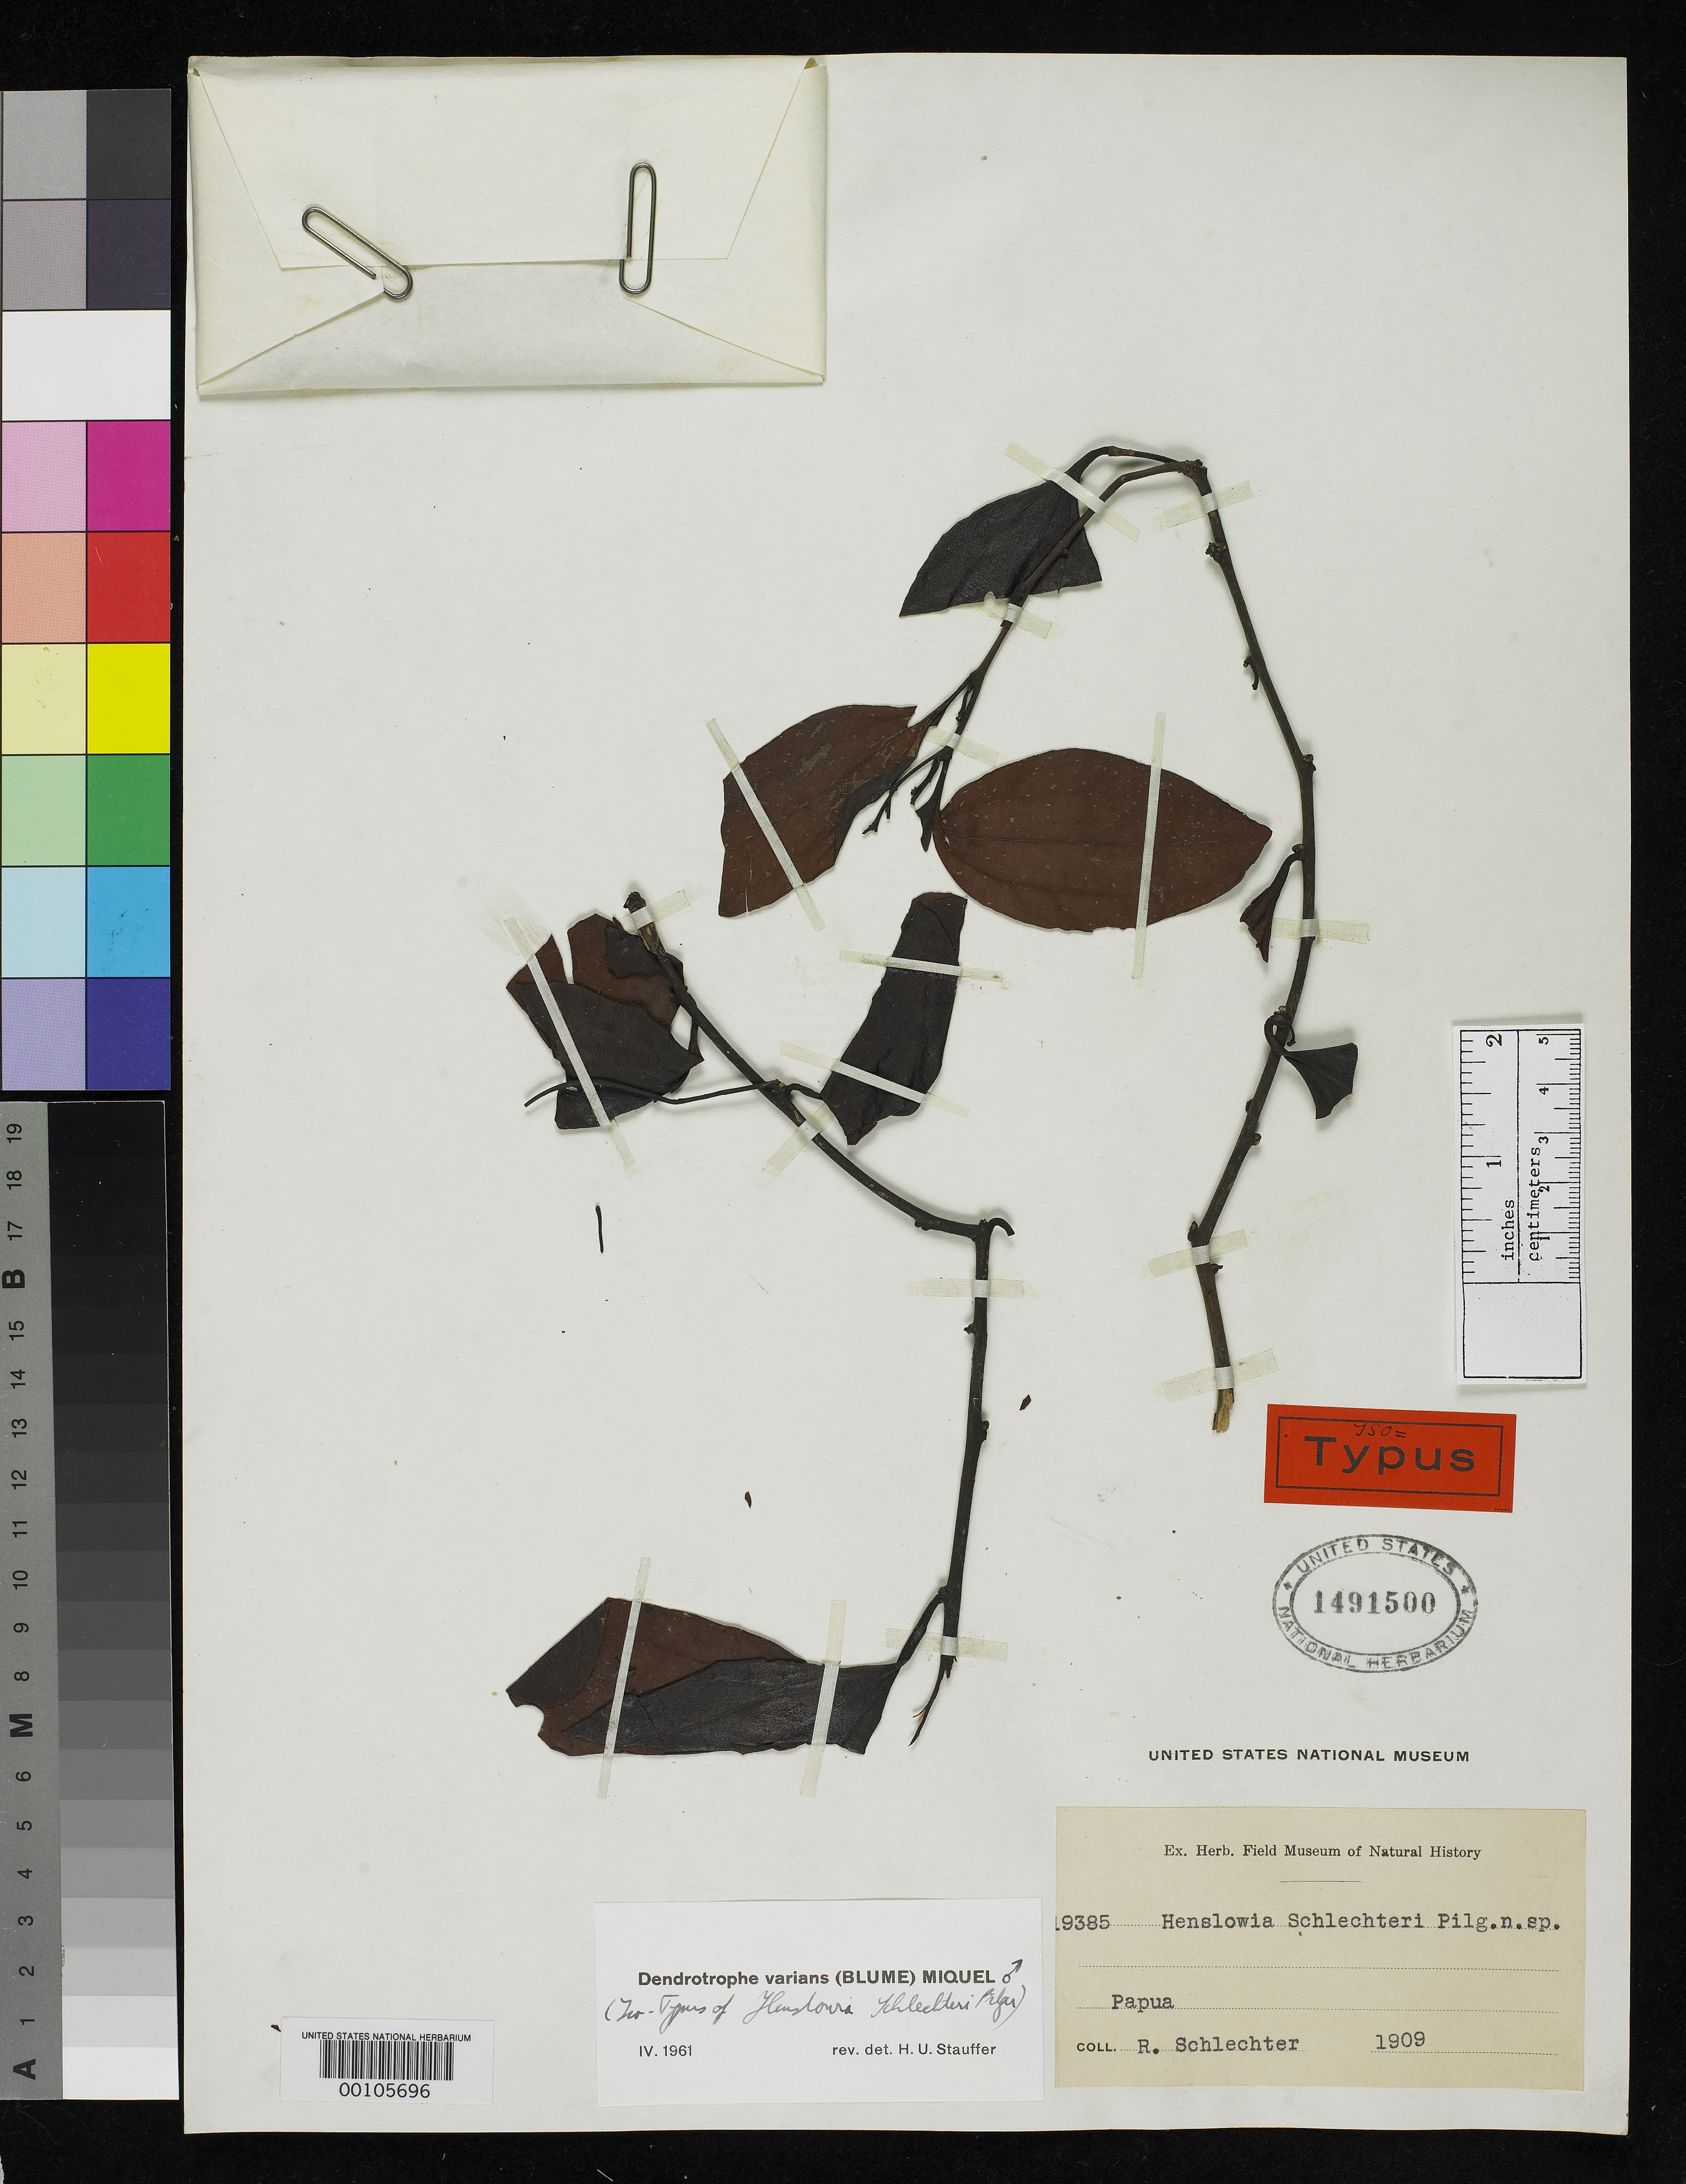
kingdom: Plantae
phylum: Tracheophyta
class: Magnoliopsida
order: Santalales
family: Santalaceae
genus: Henslowia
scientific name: Henslowia schlechteri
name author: Pilg.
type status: Isotype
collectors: F. R. R. Schlechter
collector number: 19385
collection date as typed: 1909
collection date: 1909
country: Papua New Guinea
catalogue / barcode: US 1491500